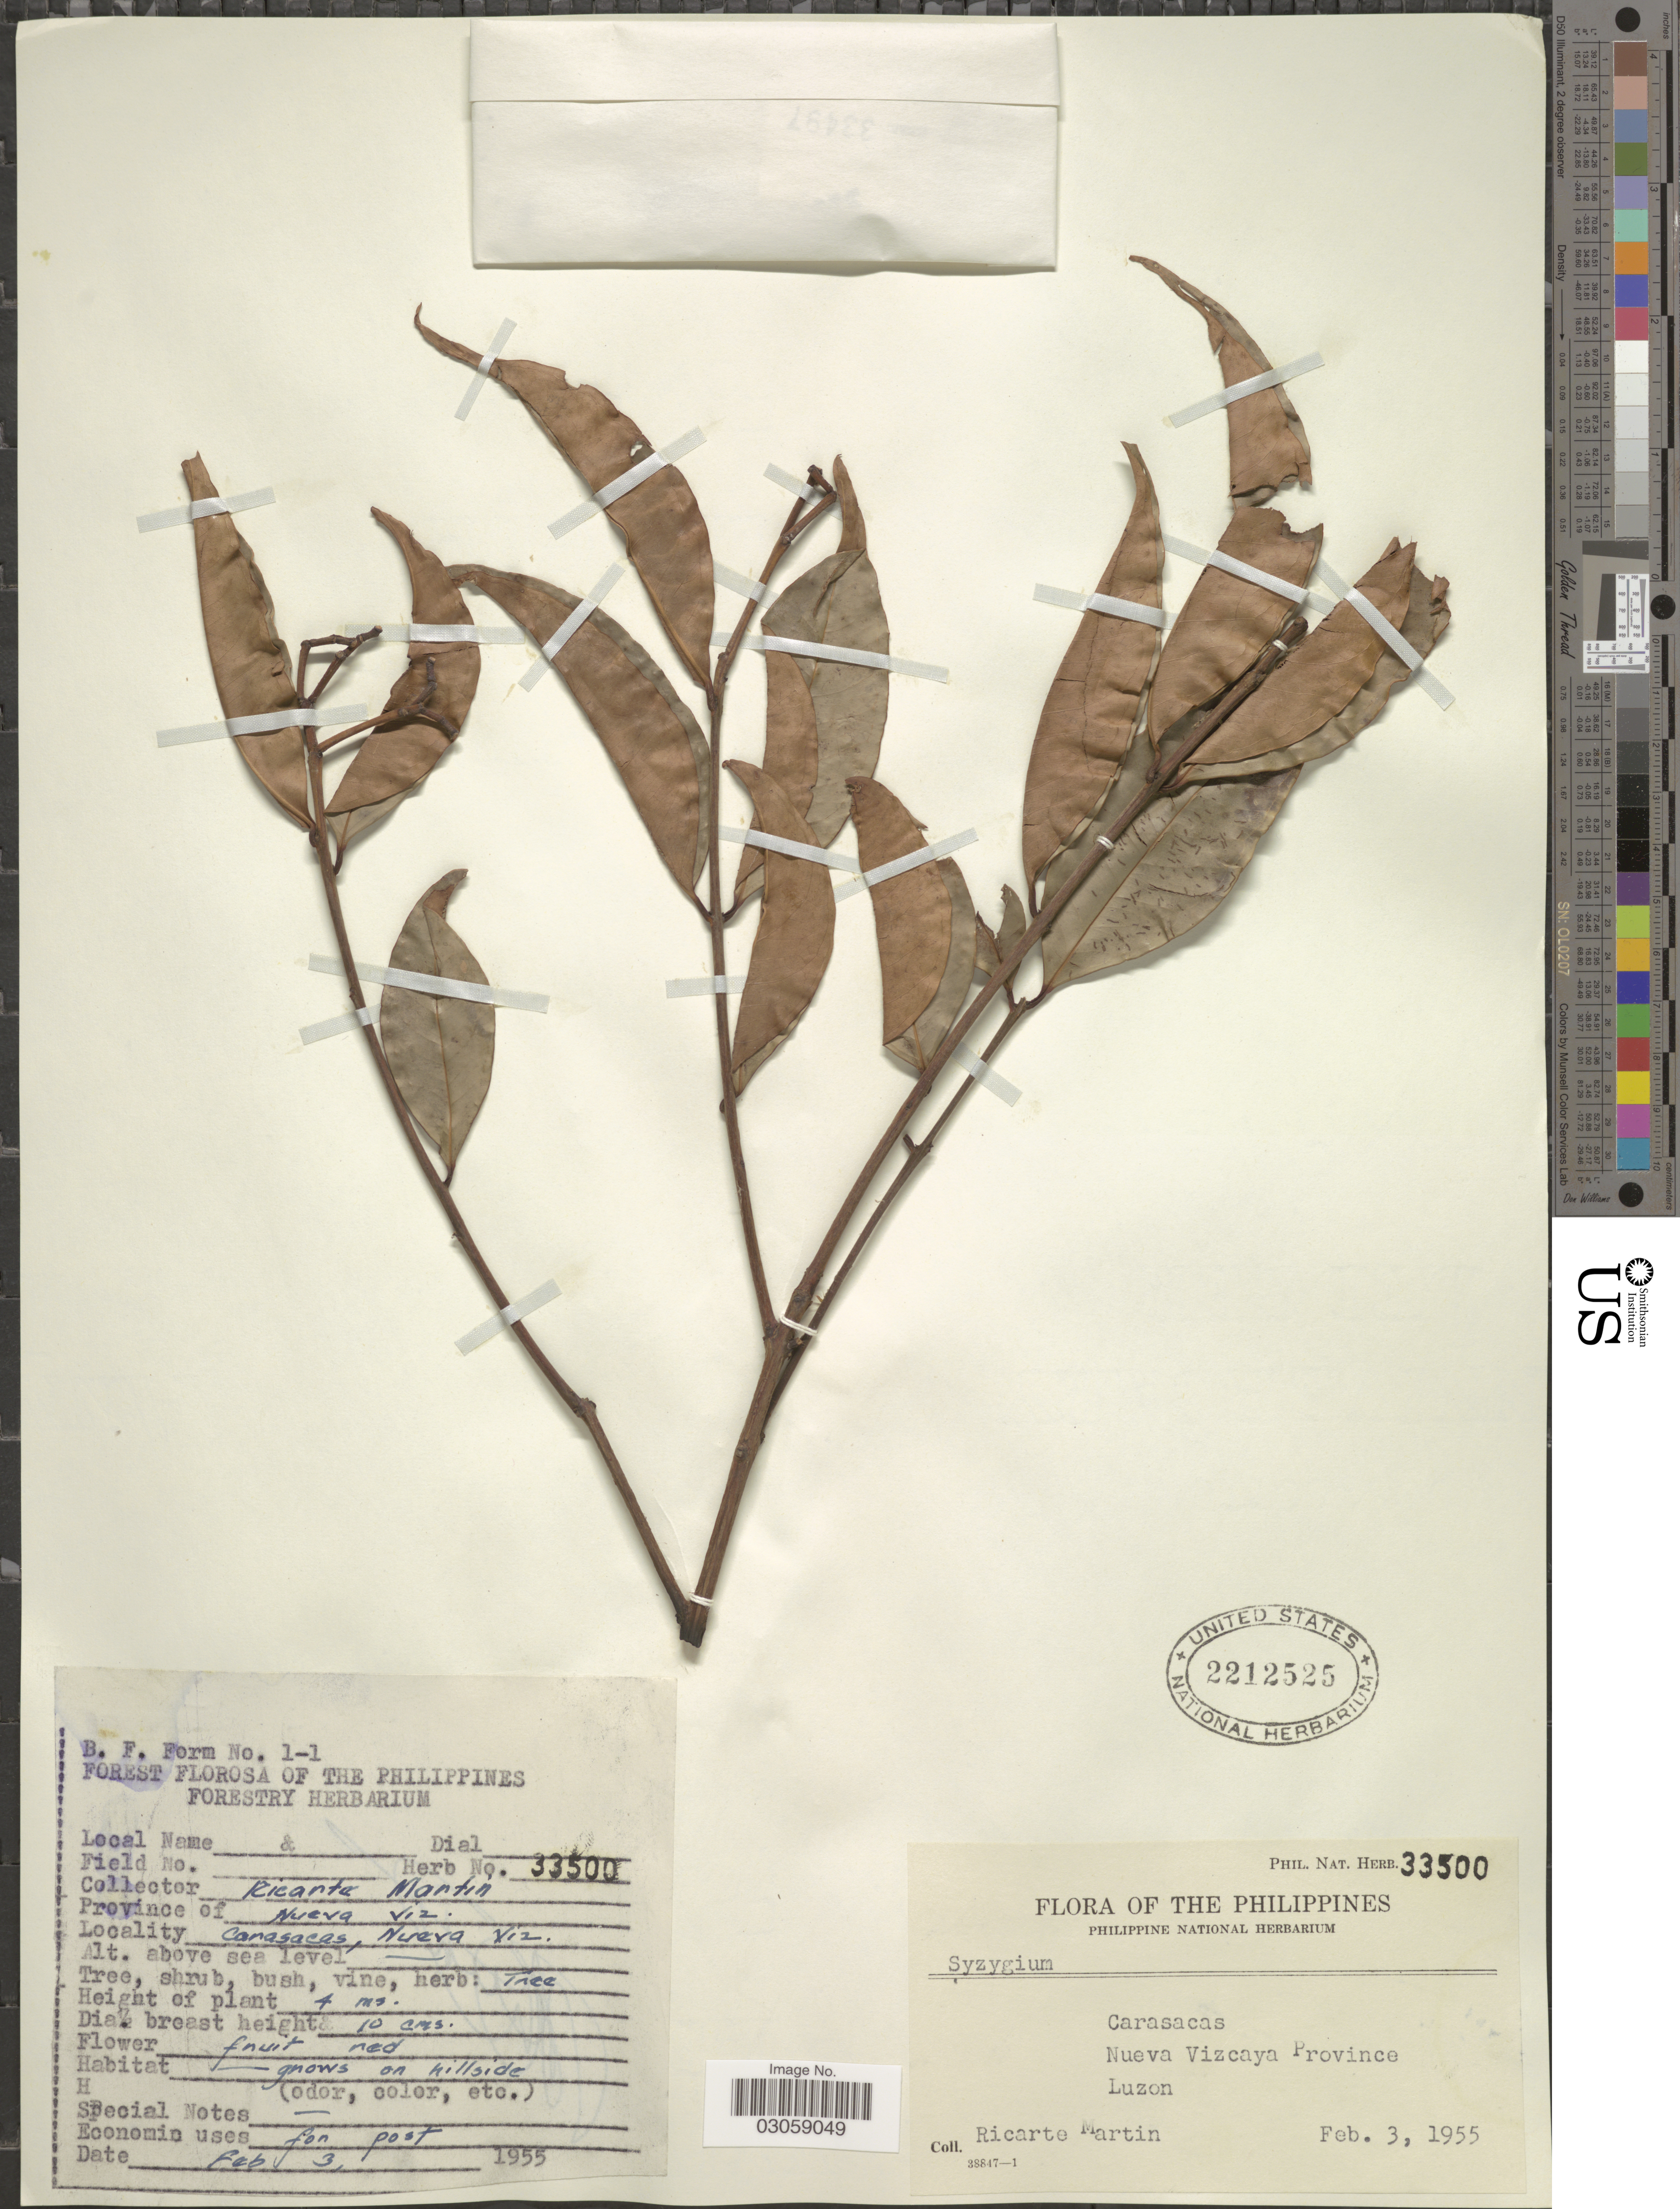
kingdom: Plantae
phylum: Tracheophyta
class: Magnoliopsida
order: Myrtales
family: Myrtaceae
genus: Syzygium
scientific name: Syzygium sp.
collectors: R. Martin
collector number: Phil. Nat. Herb. 33500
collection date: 1955-02-03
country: Philippines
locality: Carasacas, Nueva Vizcaya Province, Luzon.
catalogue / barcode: US 2212525